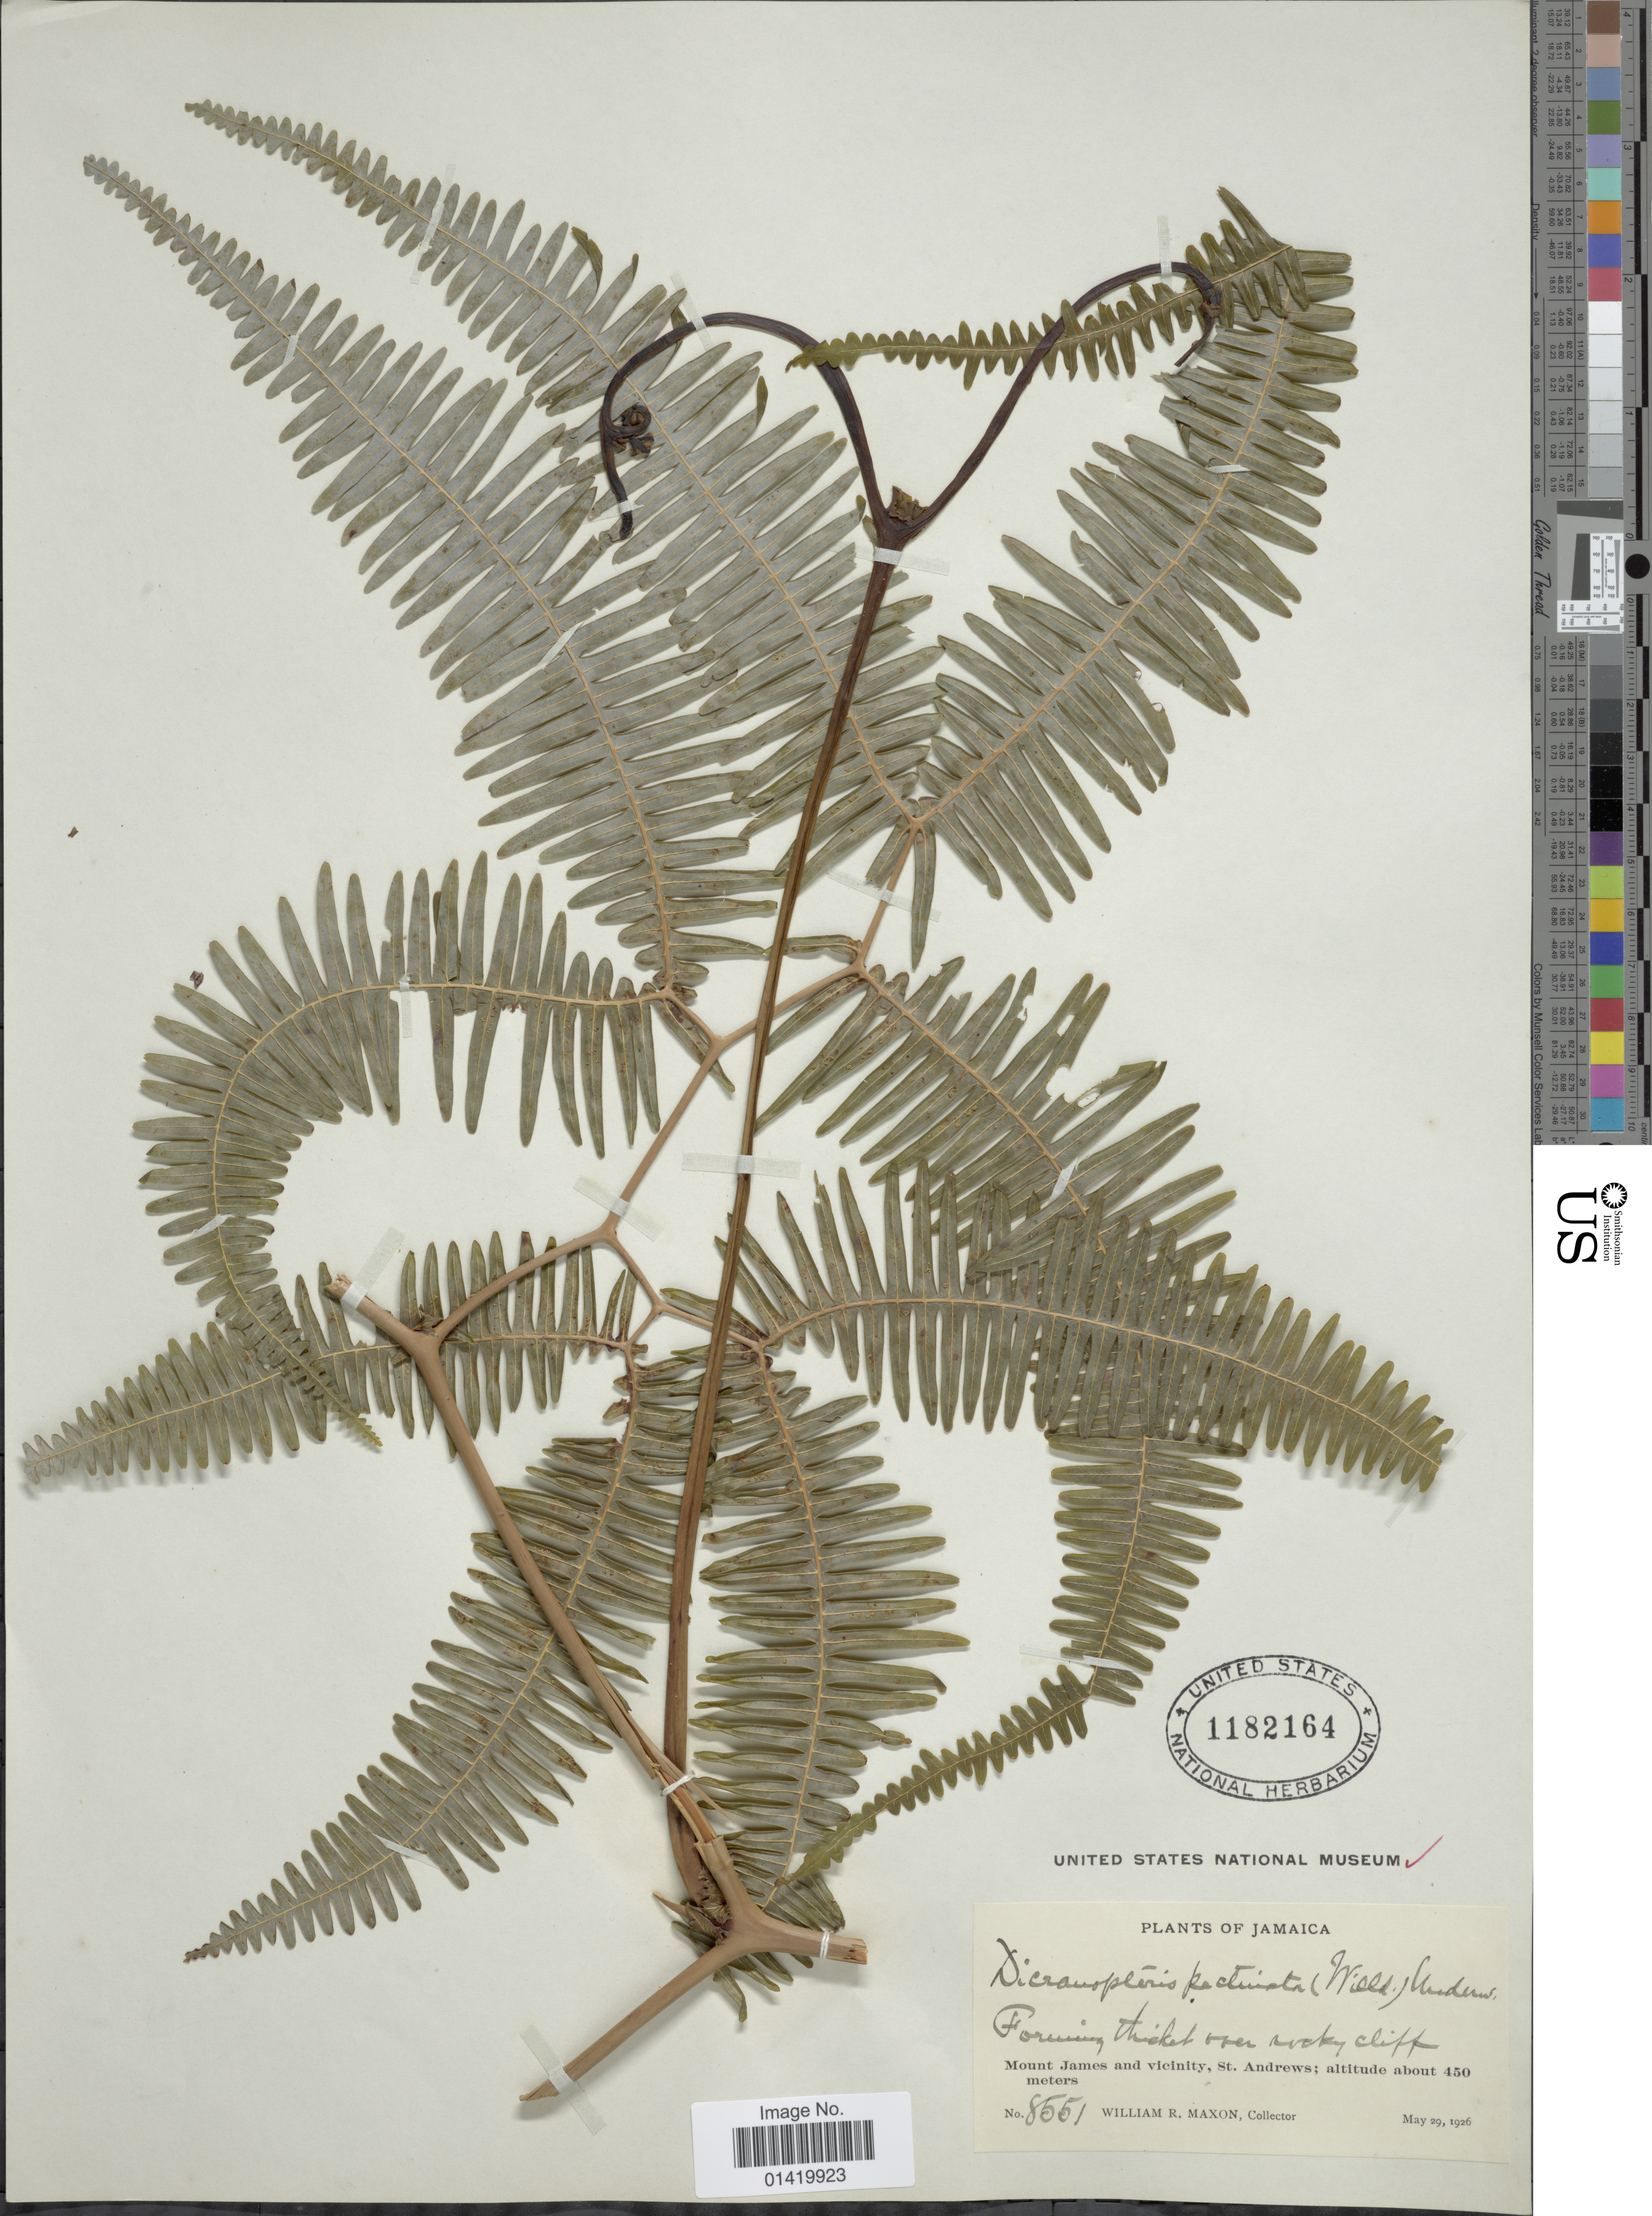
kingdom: Plantae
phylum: Tracheophyta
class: Polypodiopsida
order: Gleicheniales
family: Gleicheniaceae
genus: Gleichenella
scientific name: Gleichenella pectinata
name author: (Willd.) Ching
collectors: W. R. Maxon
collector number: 8551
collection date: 1926-05-29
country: Jamaica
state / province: Saint Andrew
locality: Mount james and vicinity,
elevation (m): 450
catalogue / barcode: US 1182164